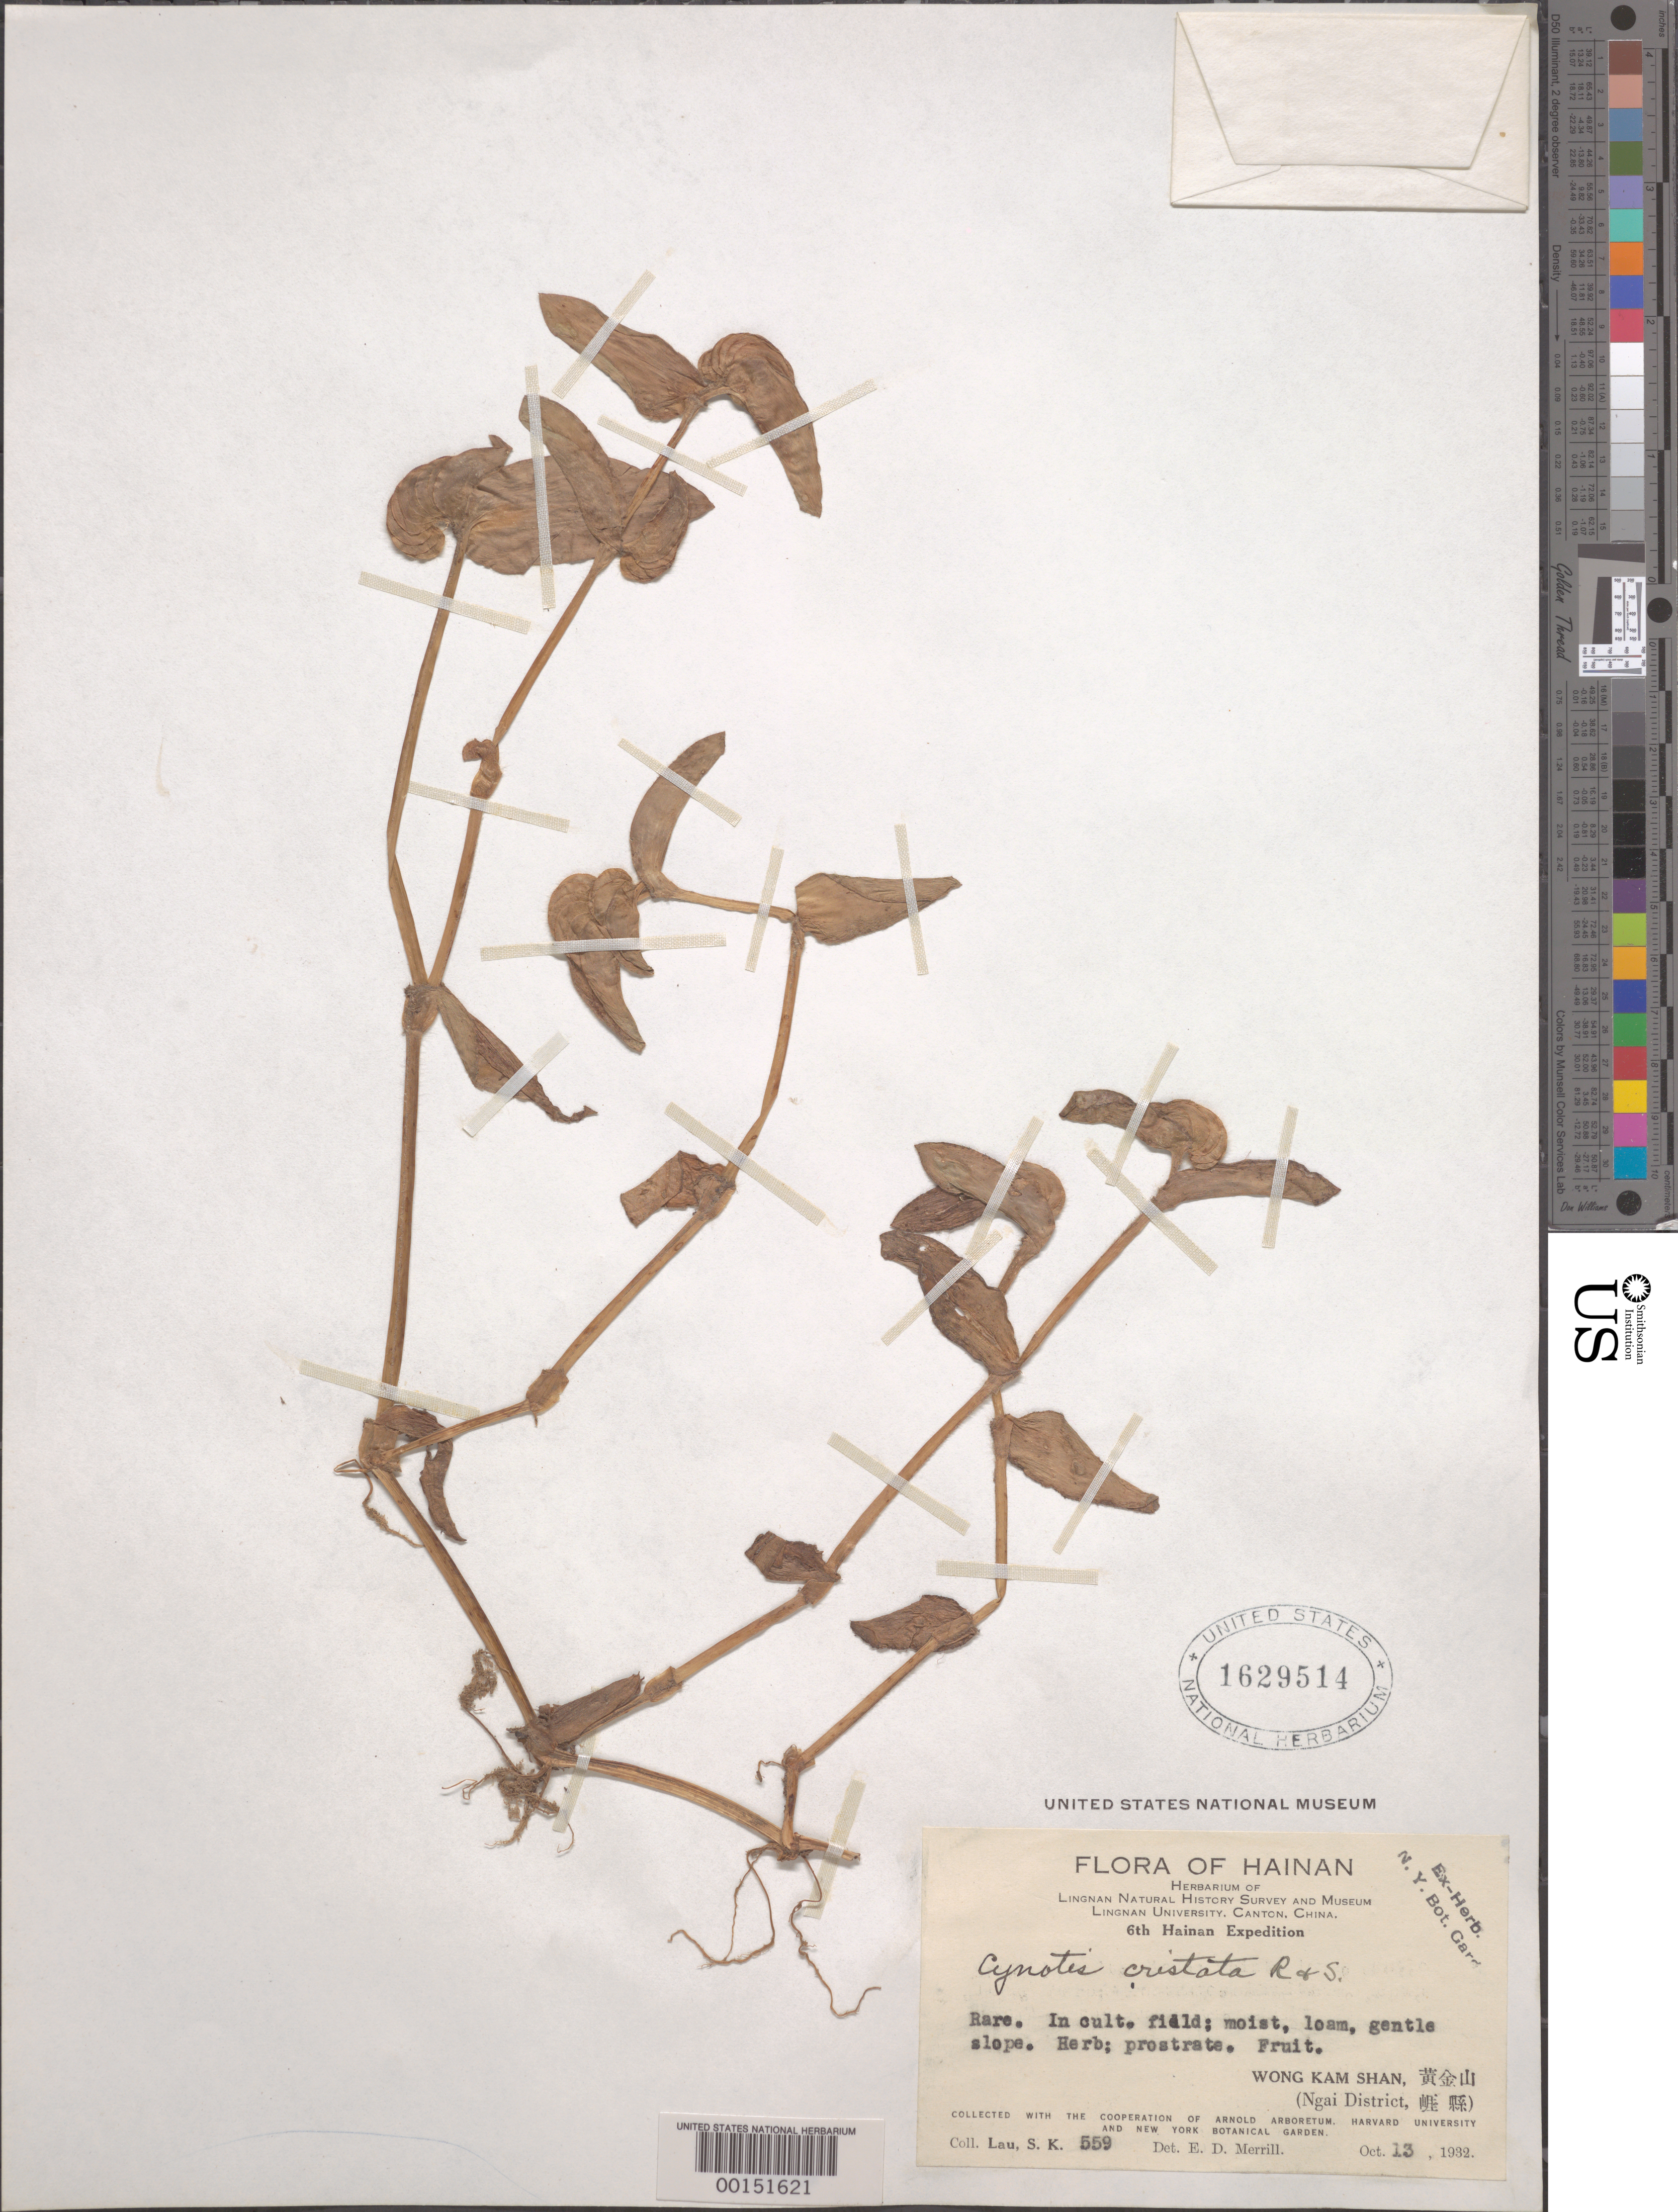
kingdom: Plantae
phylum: Tracheophyta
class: Liliopsida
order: Commelinales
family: Commelinaceae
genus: Cyanotis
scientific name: Cyanotis cristata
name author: (L.) D. Don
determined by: Merrill, Elmer D.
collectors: S. K. Lau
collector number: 559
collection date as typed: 13 Oct 1932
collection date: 1932-10-13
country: China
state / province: Hainan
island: Hainan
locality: Hainan; wong kam shan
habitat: Cultivated field, moist loam; slope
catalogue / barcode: US 1629514